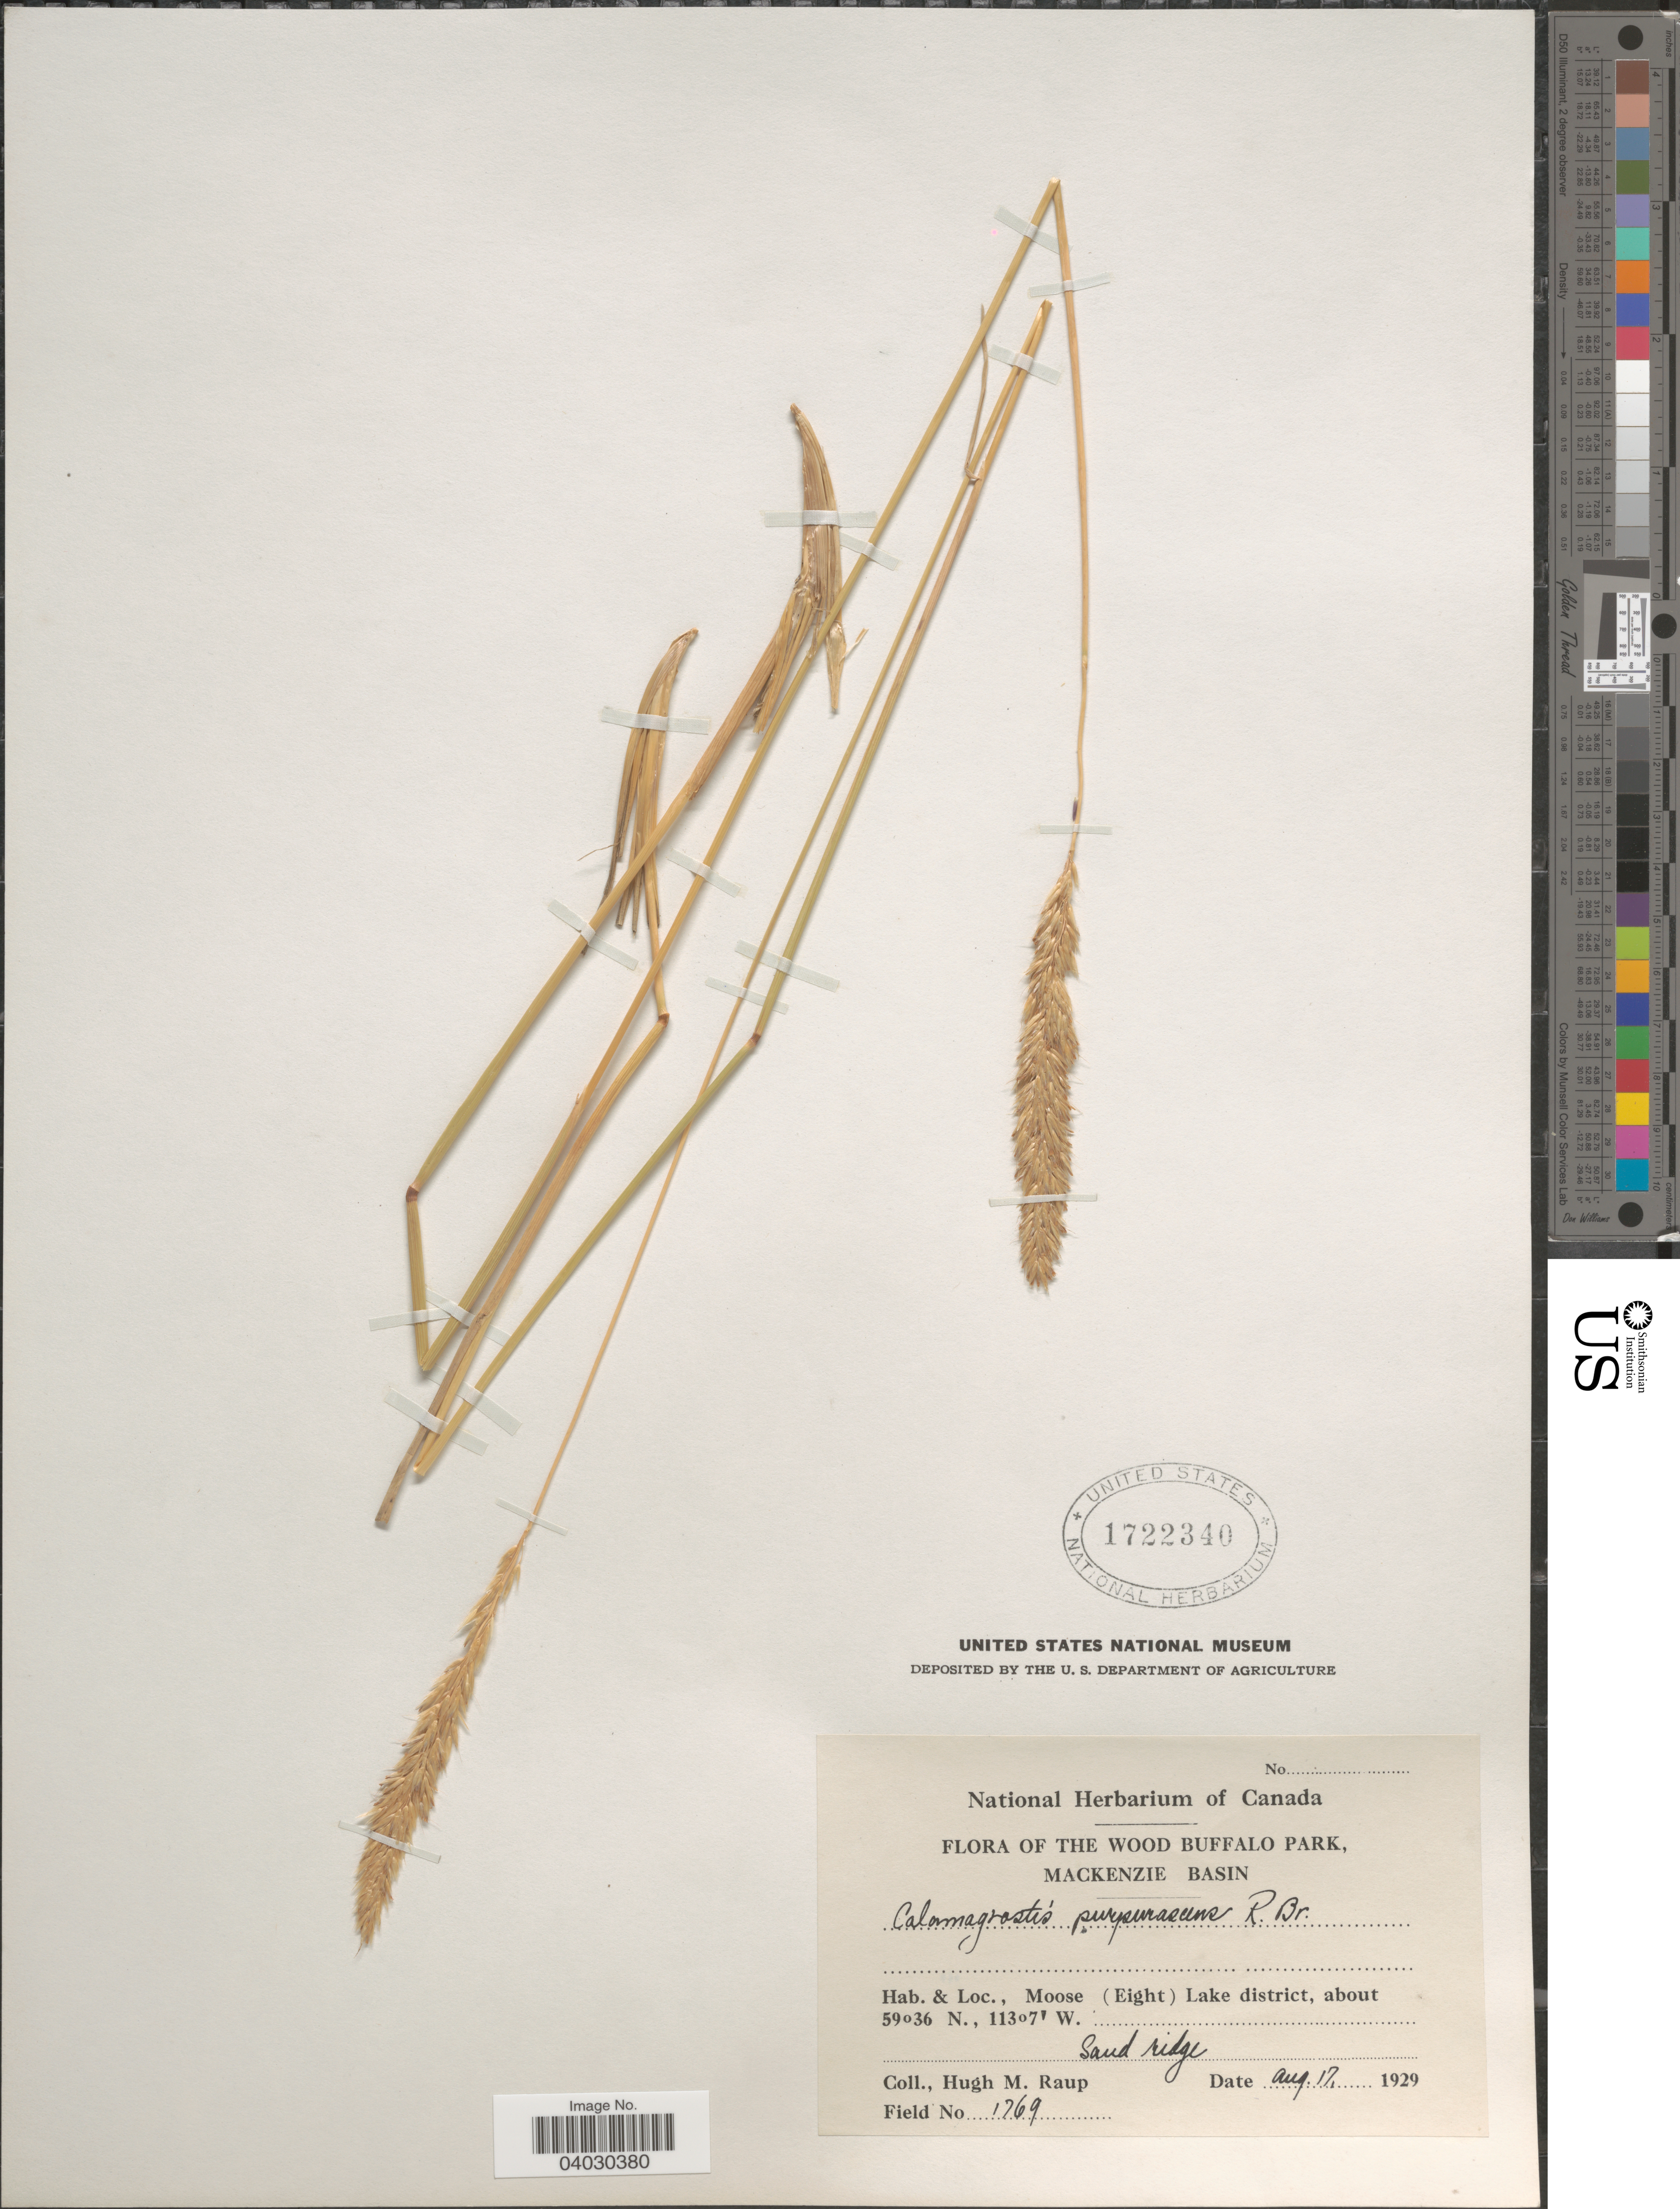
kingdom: Plantae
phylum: Tracheophyta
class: Liliopsida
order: Poales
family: Poaceae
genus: Calamagrostis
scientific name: Calamagrostis purpurascens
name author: R. Br.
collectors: H. Raup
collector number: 1769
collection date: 1929-08-17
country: Canada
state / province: Alberta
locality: The Wood Buffalo Park, Mackenzie Basin. Moose (Eight) Lake district.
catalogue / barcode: US 1722340